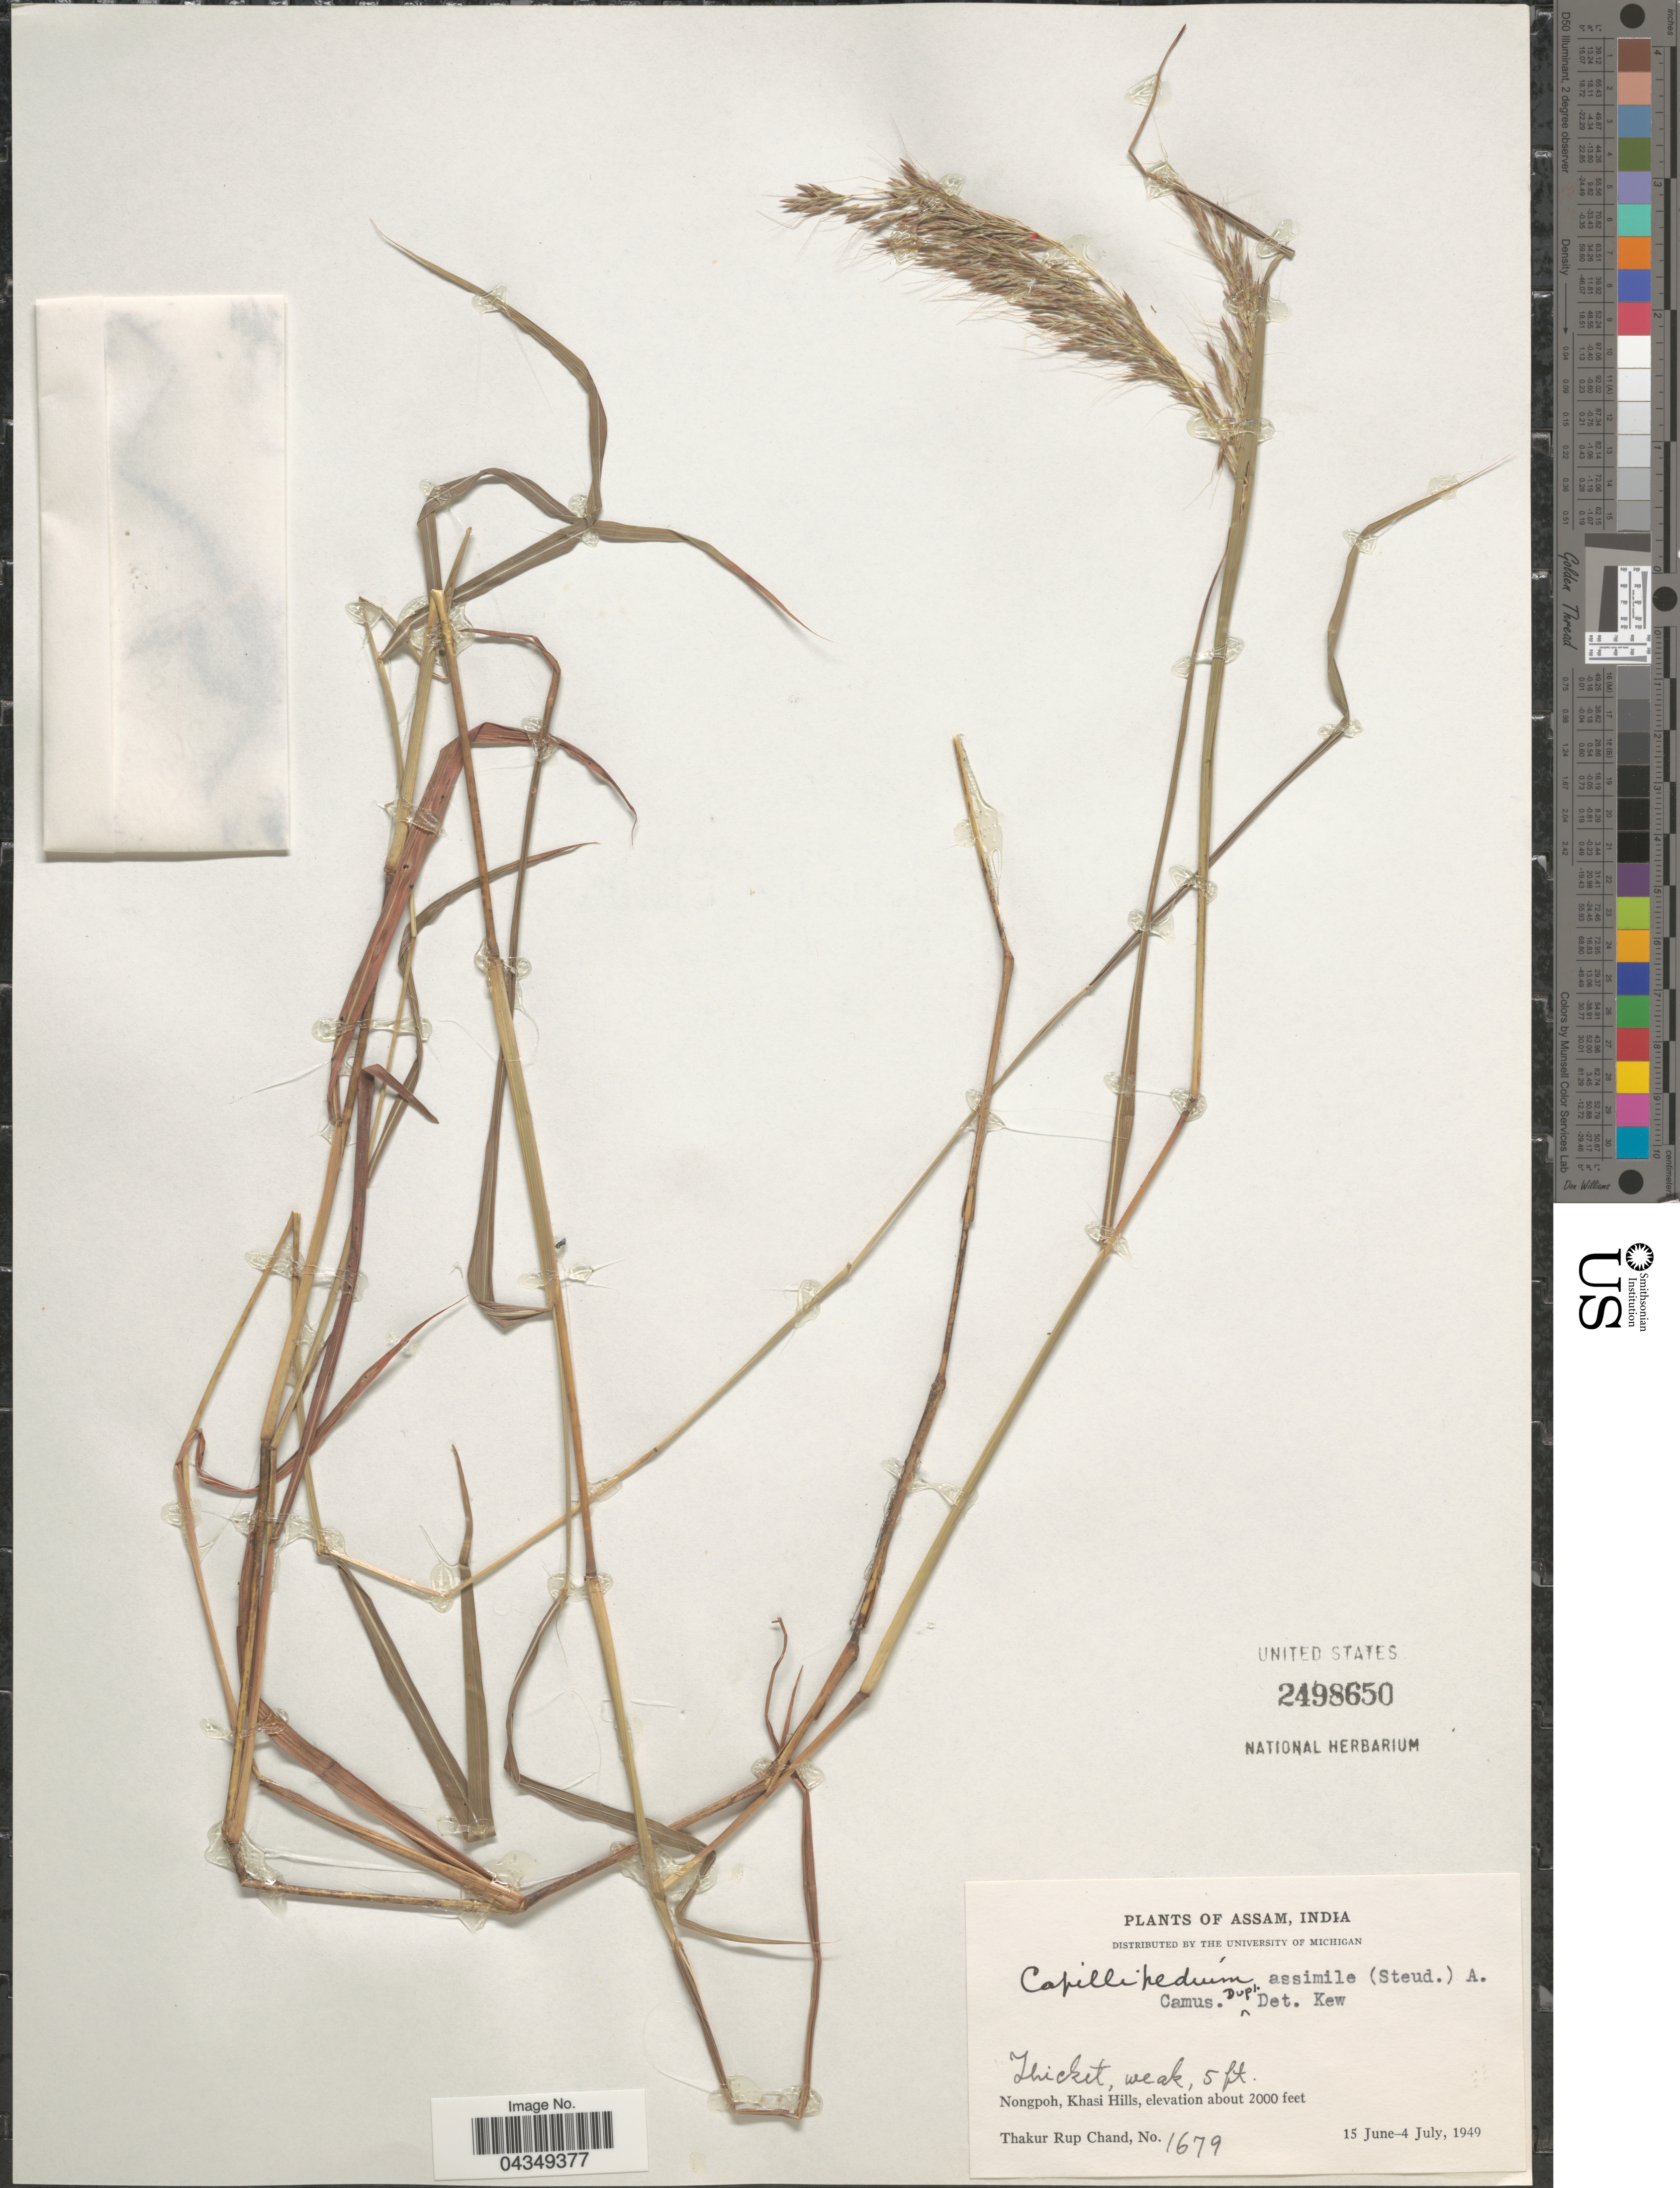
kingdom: Plantae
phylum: Tracheophyta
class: Liliopsida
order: Poales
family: Poaceae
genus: Capillipedium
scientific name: Capillipedium assimile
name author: (Steud.) A. Camus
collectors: T. R. Chand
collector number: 1679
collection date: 1949-06-15/1949-07-04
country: India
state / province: Meghalaya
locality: Nongpoh, Khasi Hills.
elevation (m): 610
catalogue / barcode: US 2498650